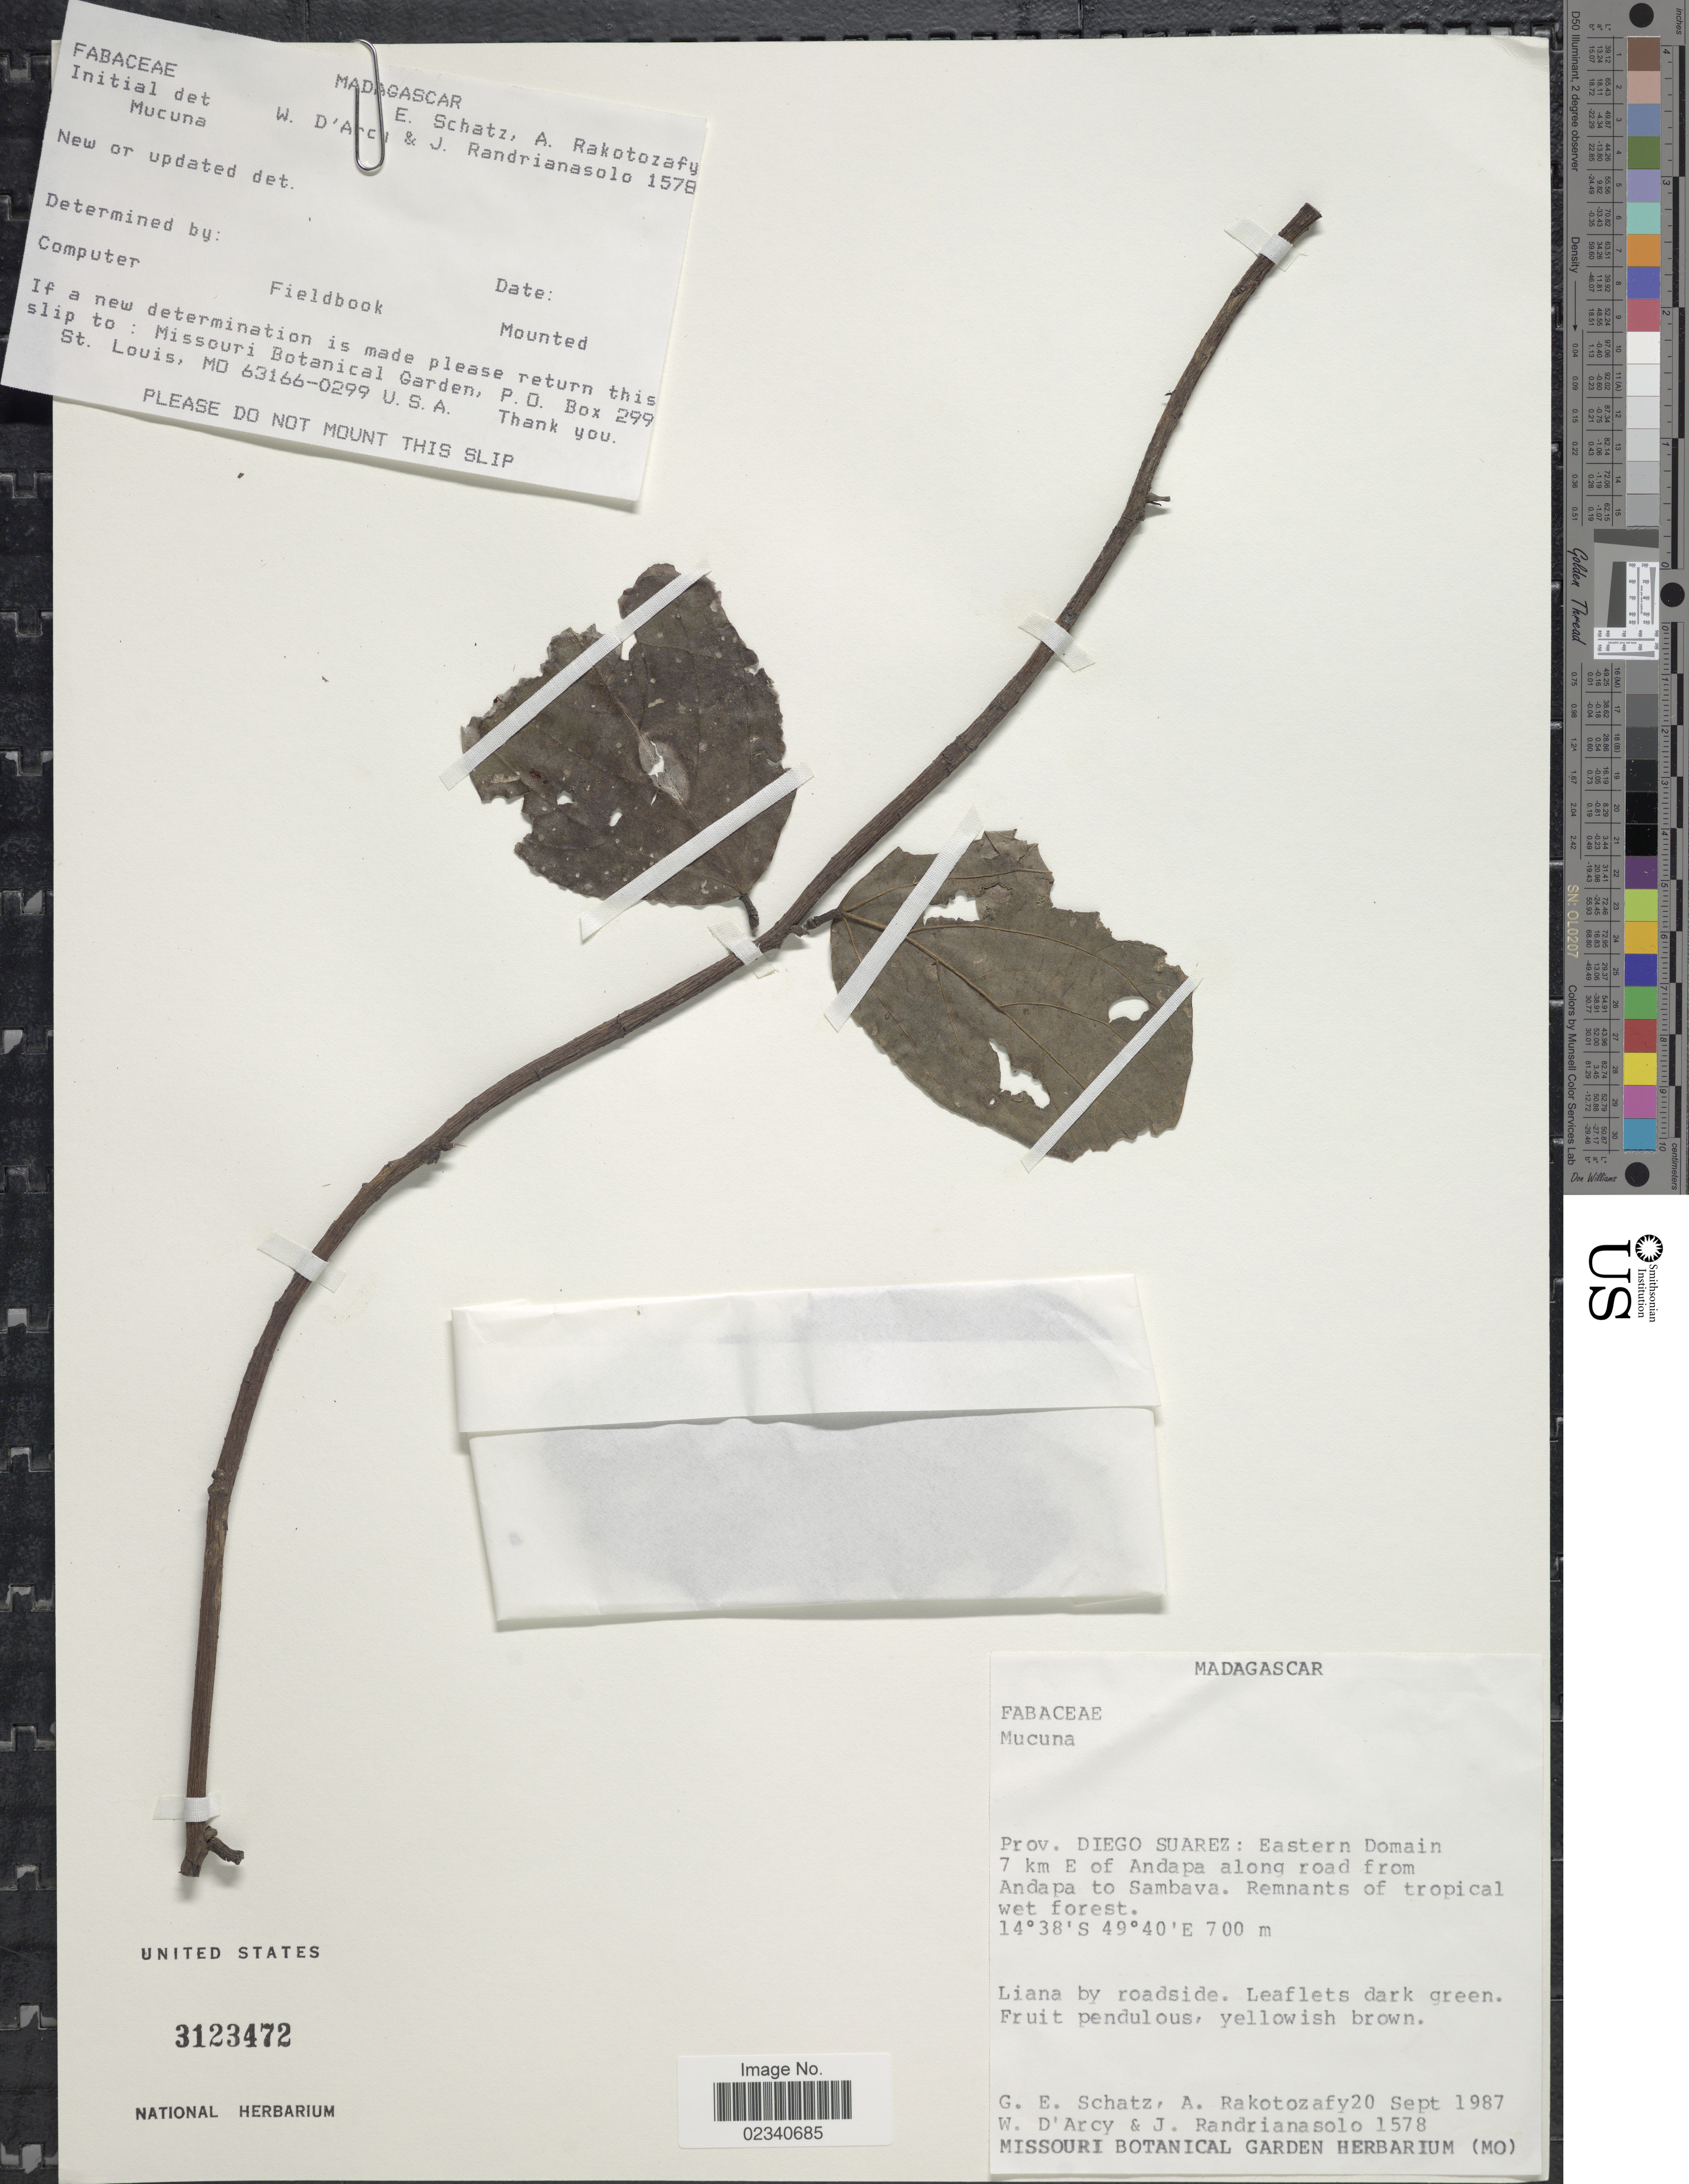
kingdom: Plantae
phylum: Tracheophyta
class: Magnoliopsida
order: Fabales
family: Fabaceae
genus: Mucuna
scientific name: Mucuna sp.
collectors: G. Schatz, A. Rakotozafy, W. G. D'Arcy & J. Randrianasolo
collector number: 1578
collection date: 1987-09-20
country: Madagascar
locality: Prov. Diego Suarez: Eastern Domain 7 km E of Anapa along road from Andapa to Sambava.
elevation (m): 700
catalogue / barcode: US 3123472